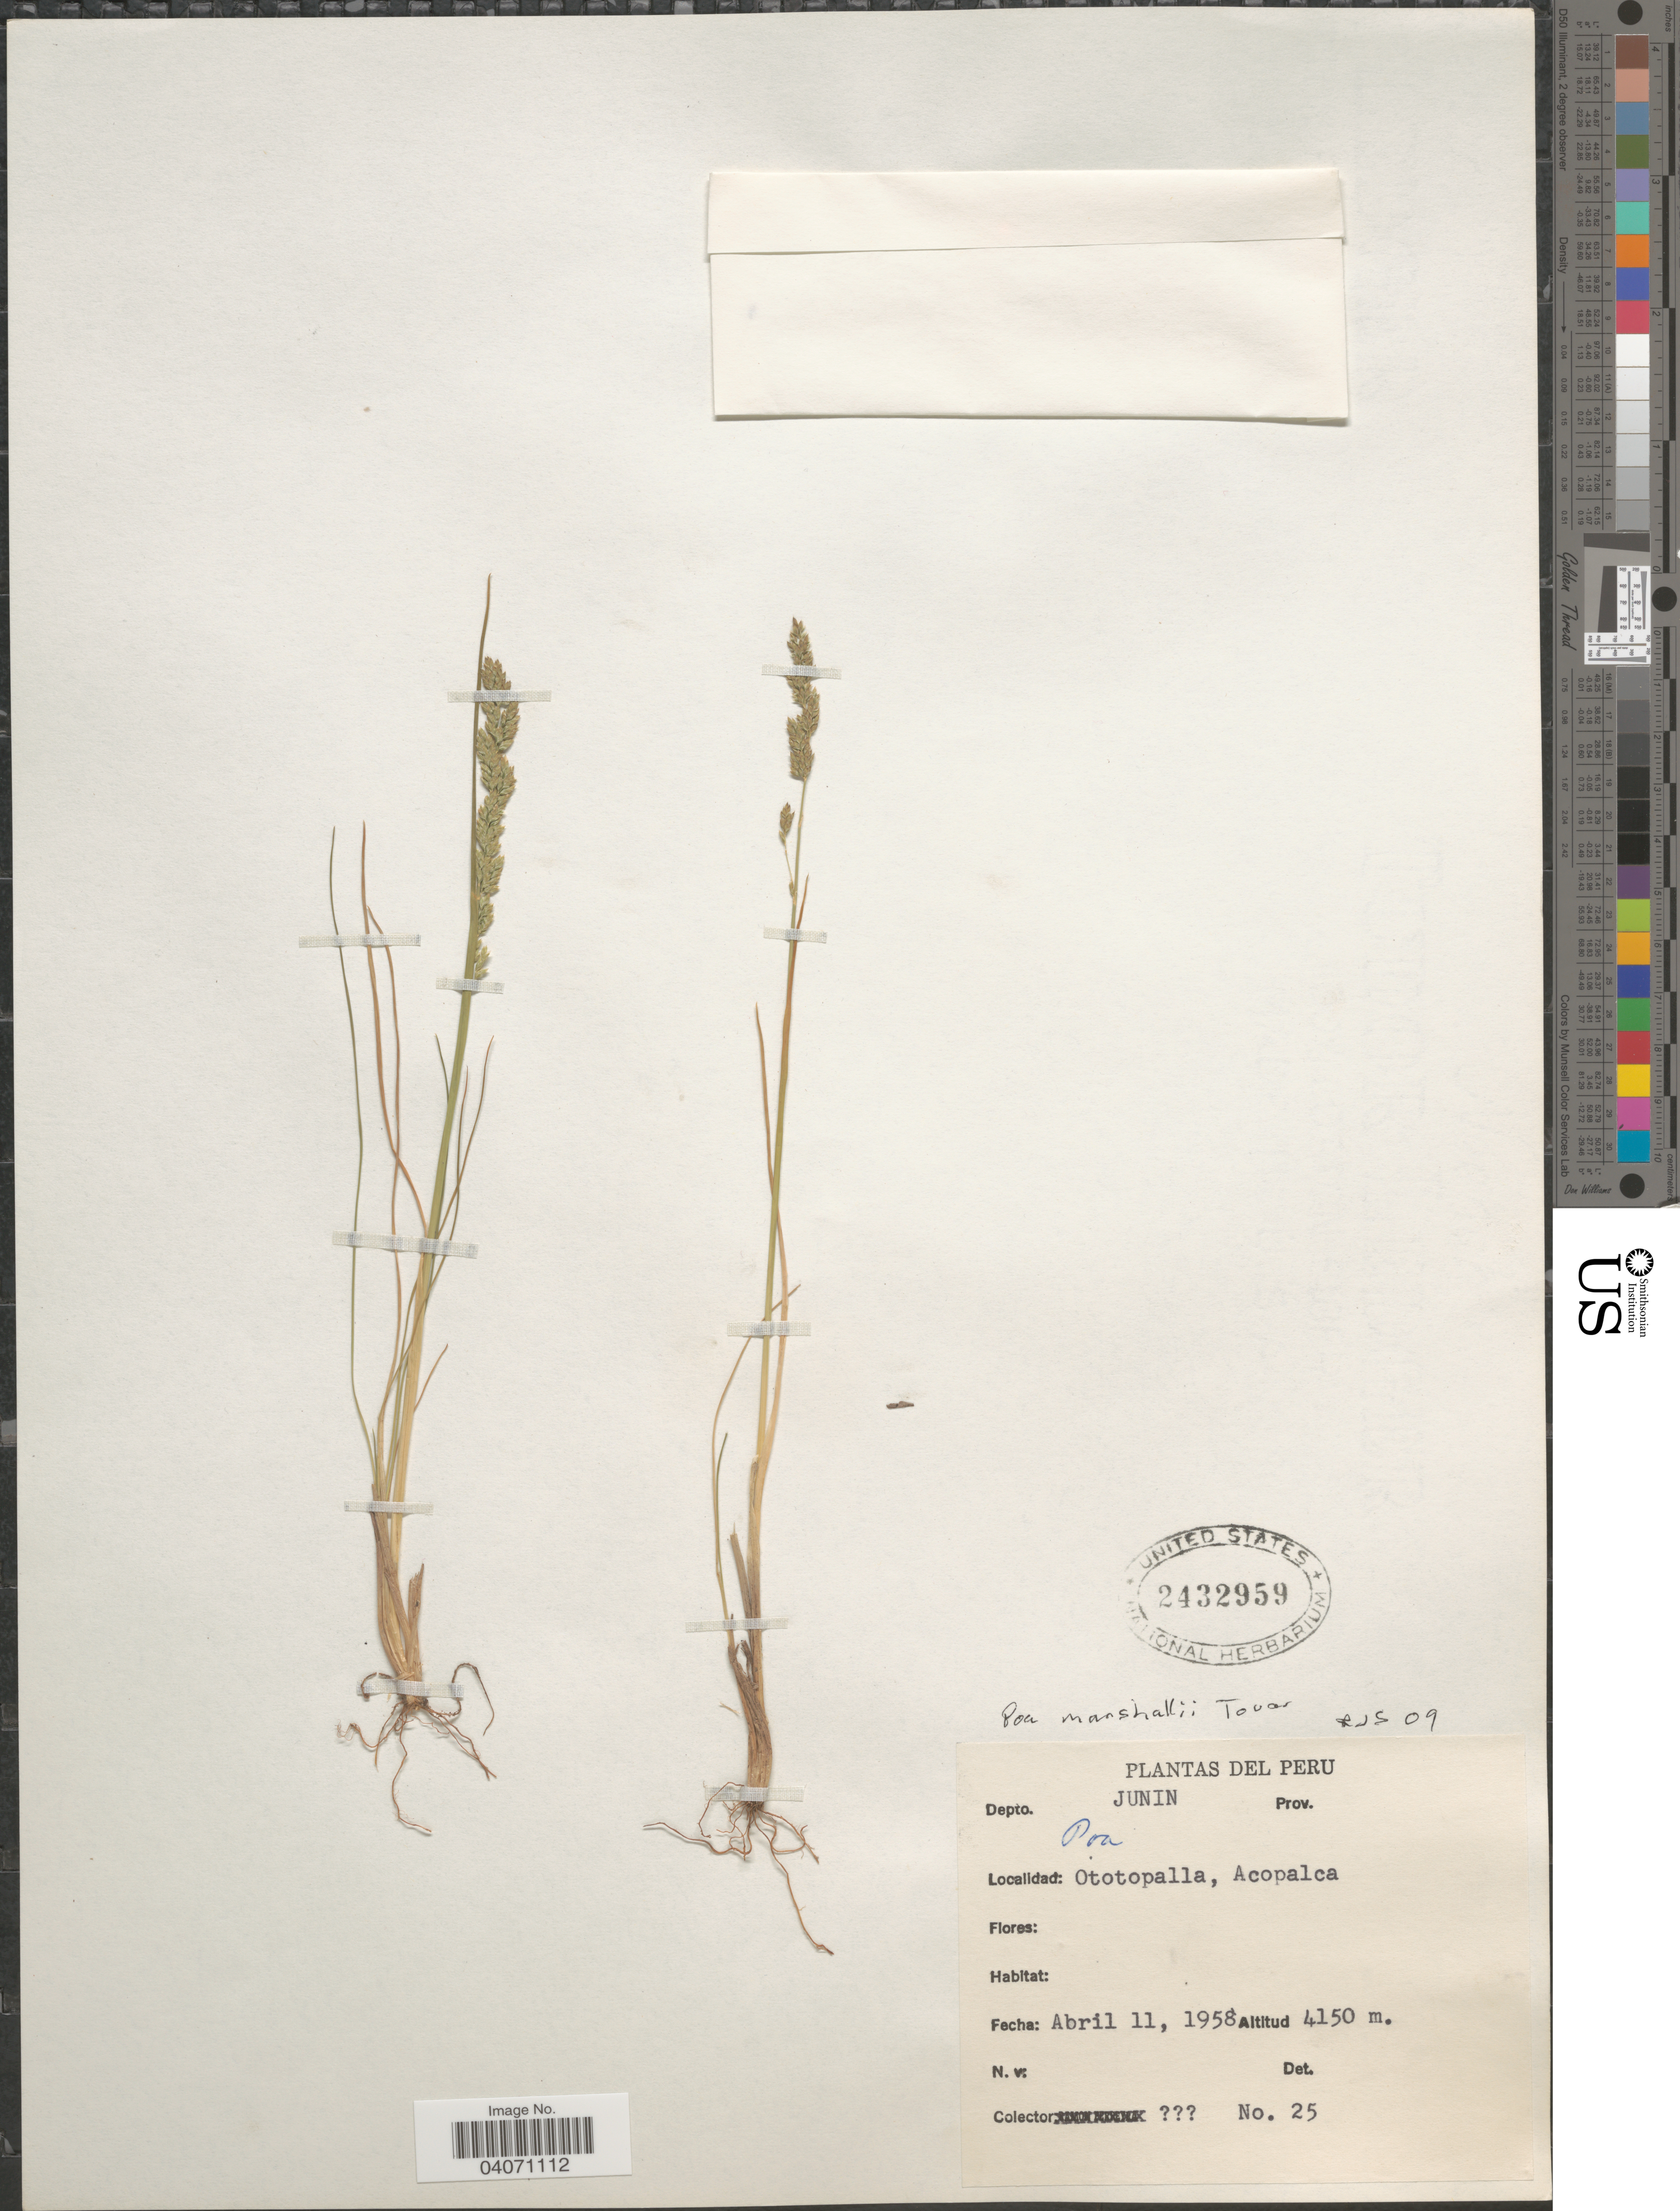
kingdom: Plantae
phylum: Tracheophyta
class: Liliopsida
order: Poales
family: Poaceae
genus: Poa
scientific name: Poa marshallii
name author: Tovar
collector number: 25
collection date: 1958-04-11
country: Peru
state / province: Junín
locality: Depto. Junin. Ototopalla, Acopalca.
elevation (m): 4150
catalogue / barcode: US 2432959